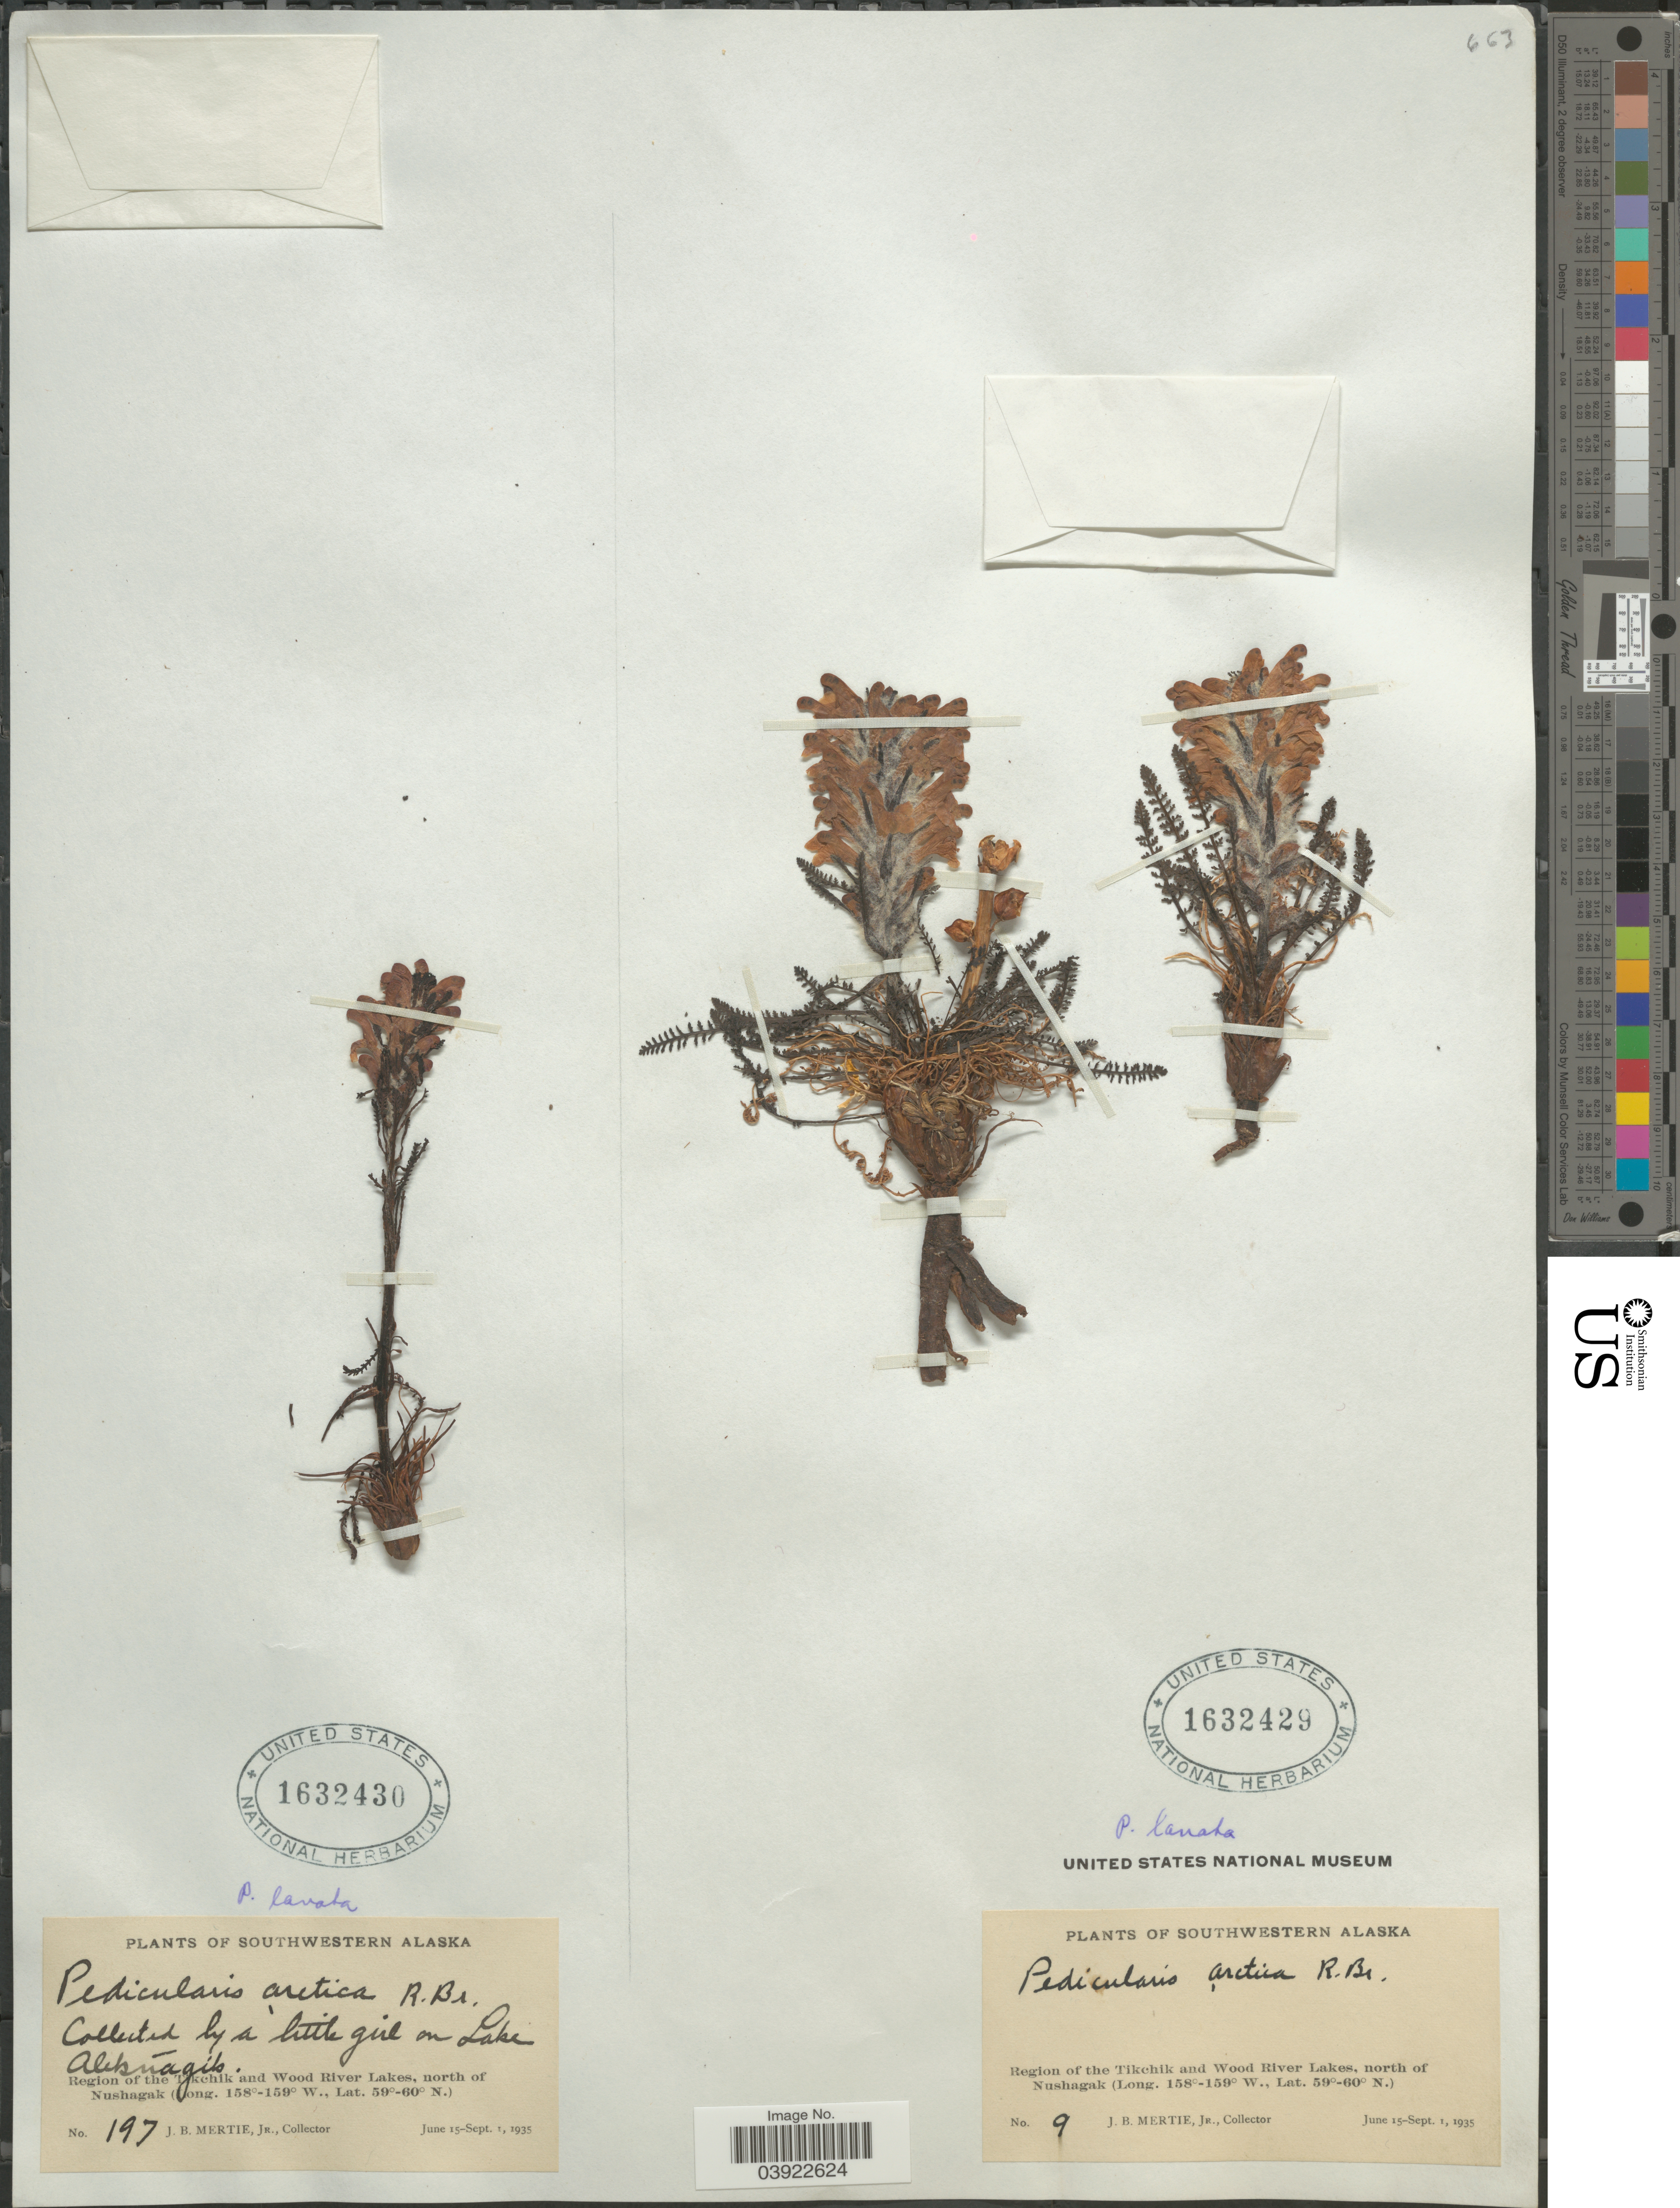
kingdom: Plantae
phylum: Tracheophyta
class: Magnoliopsida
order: Lamiales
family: Orobanchaceae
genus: Pedicularis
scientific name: Pedicularis lanata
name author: Willd. ex Cham. & Schltdl.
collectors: J. Mertie Jr.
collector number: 197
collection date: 1935-06-15/1935-09-01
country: United States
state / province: Alaska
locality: Southwestern Alaska. On Lake Aleknagik. Region of the Tikchik and Wood River Lakes, north of Nushagak.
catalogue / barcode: US 1632430